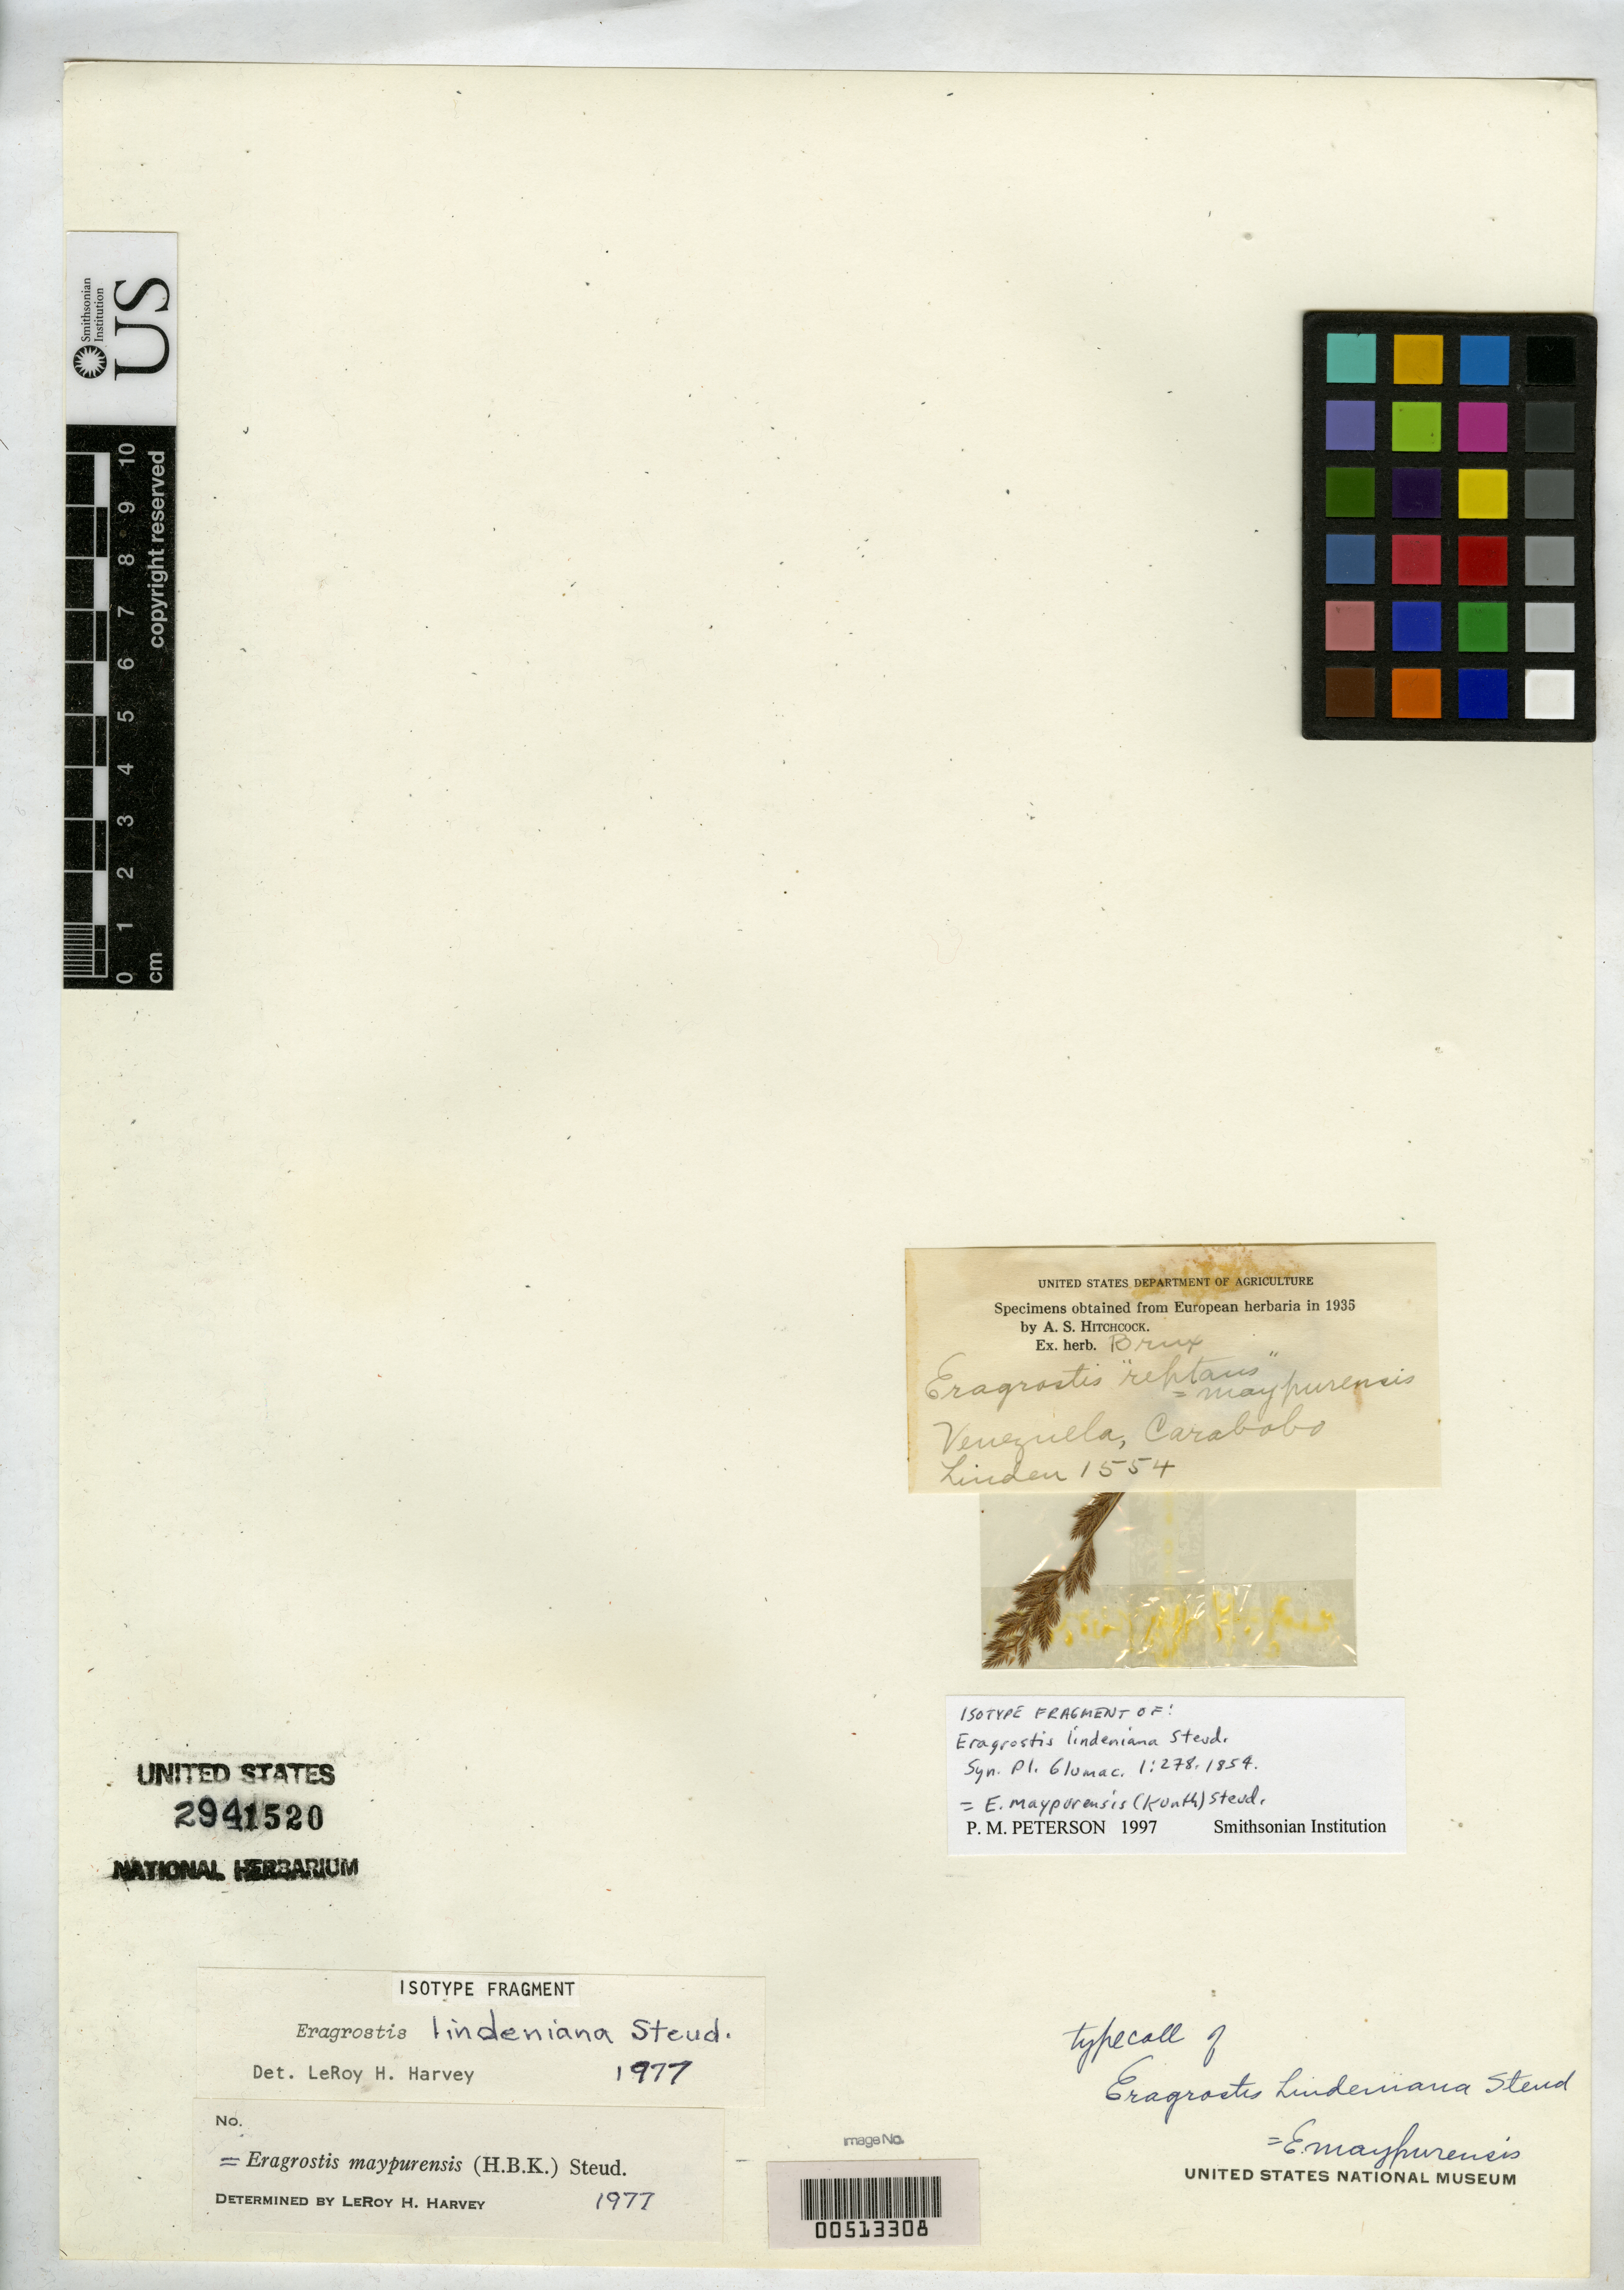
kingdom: Plantae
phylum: Tracheophyta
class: Liliopsida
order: Poales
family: Poaceae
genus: Eragrostis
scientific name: Eragrostis lindeniana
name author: Steud.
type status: Type Fragment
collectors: J. Linden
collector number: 1554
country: Venezuela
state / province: Carabobo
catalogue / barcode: US 2941520